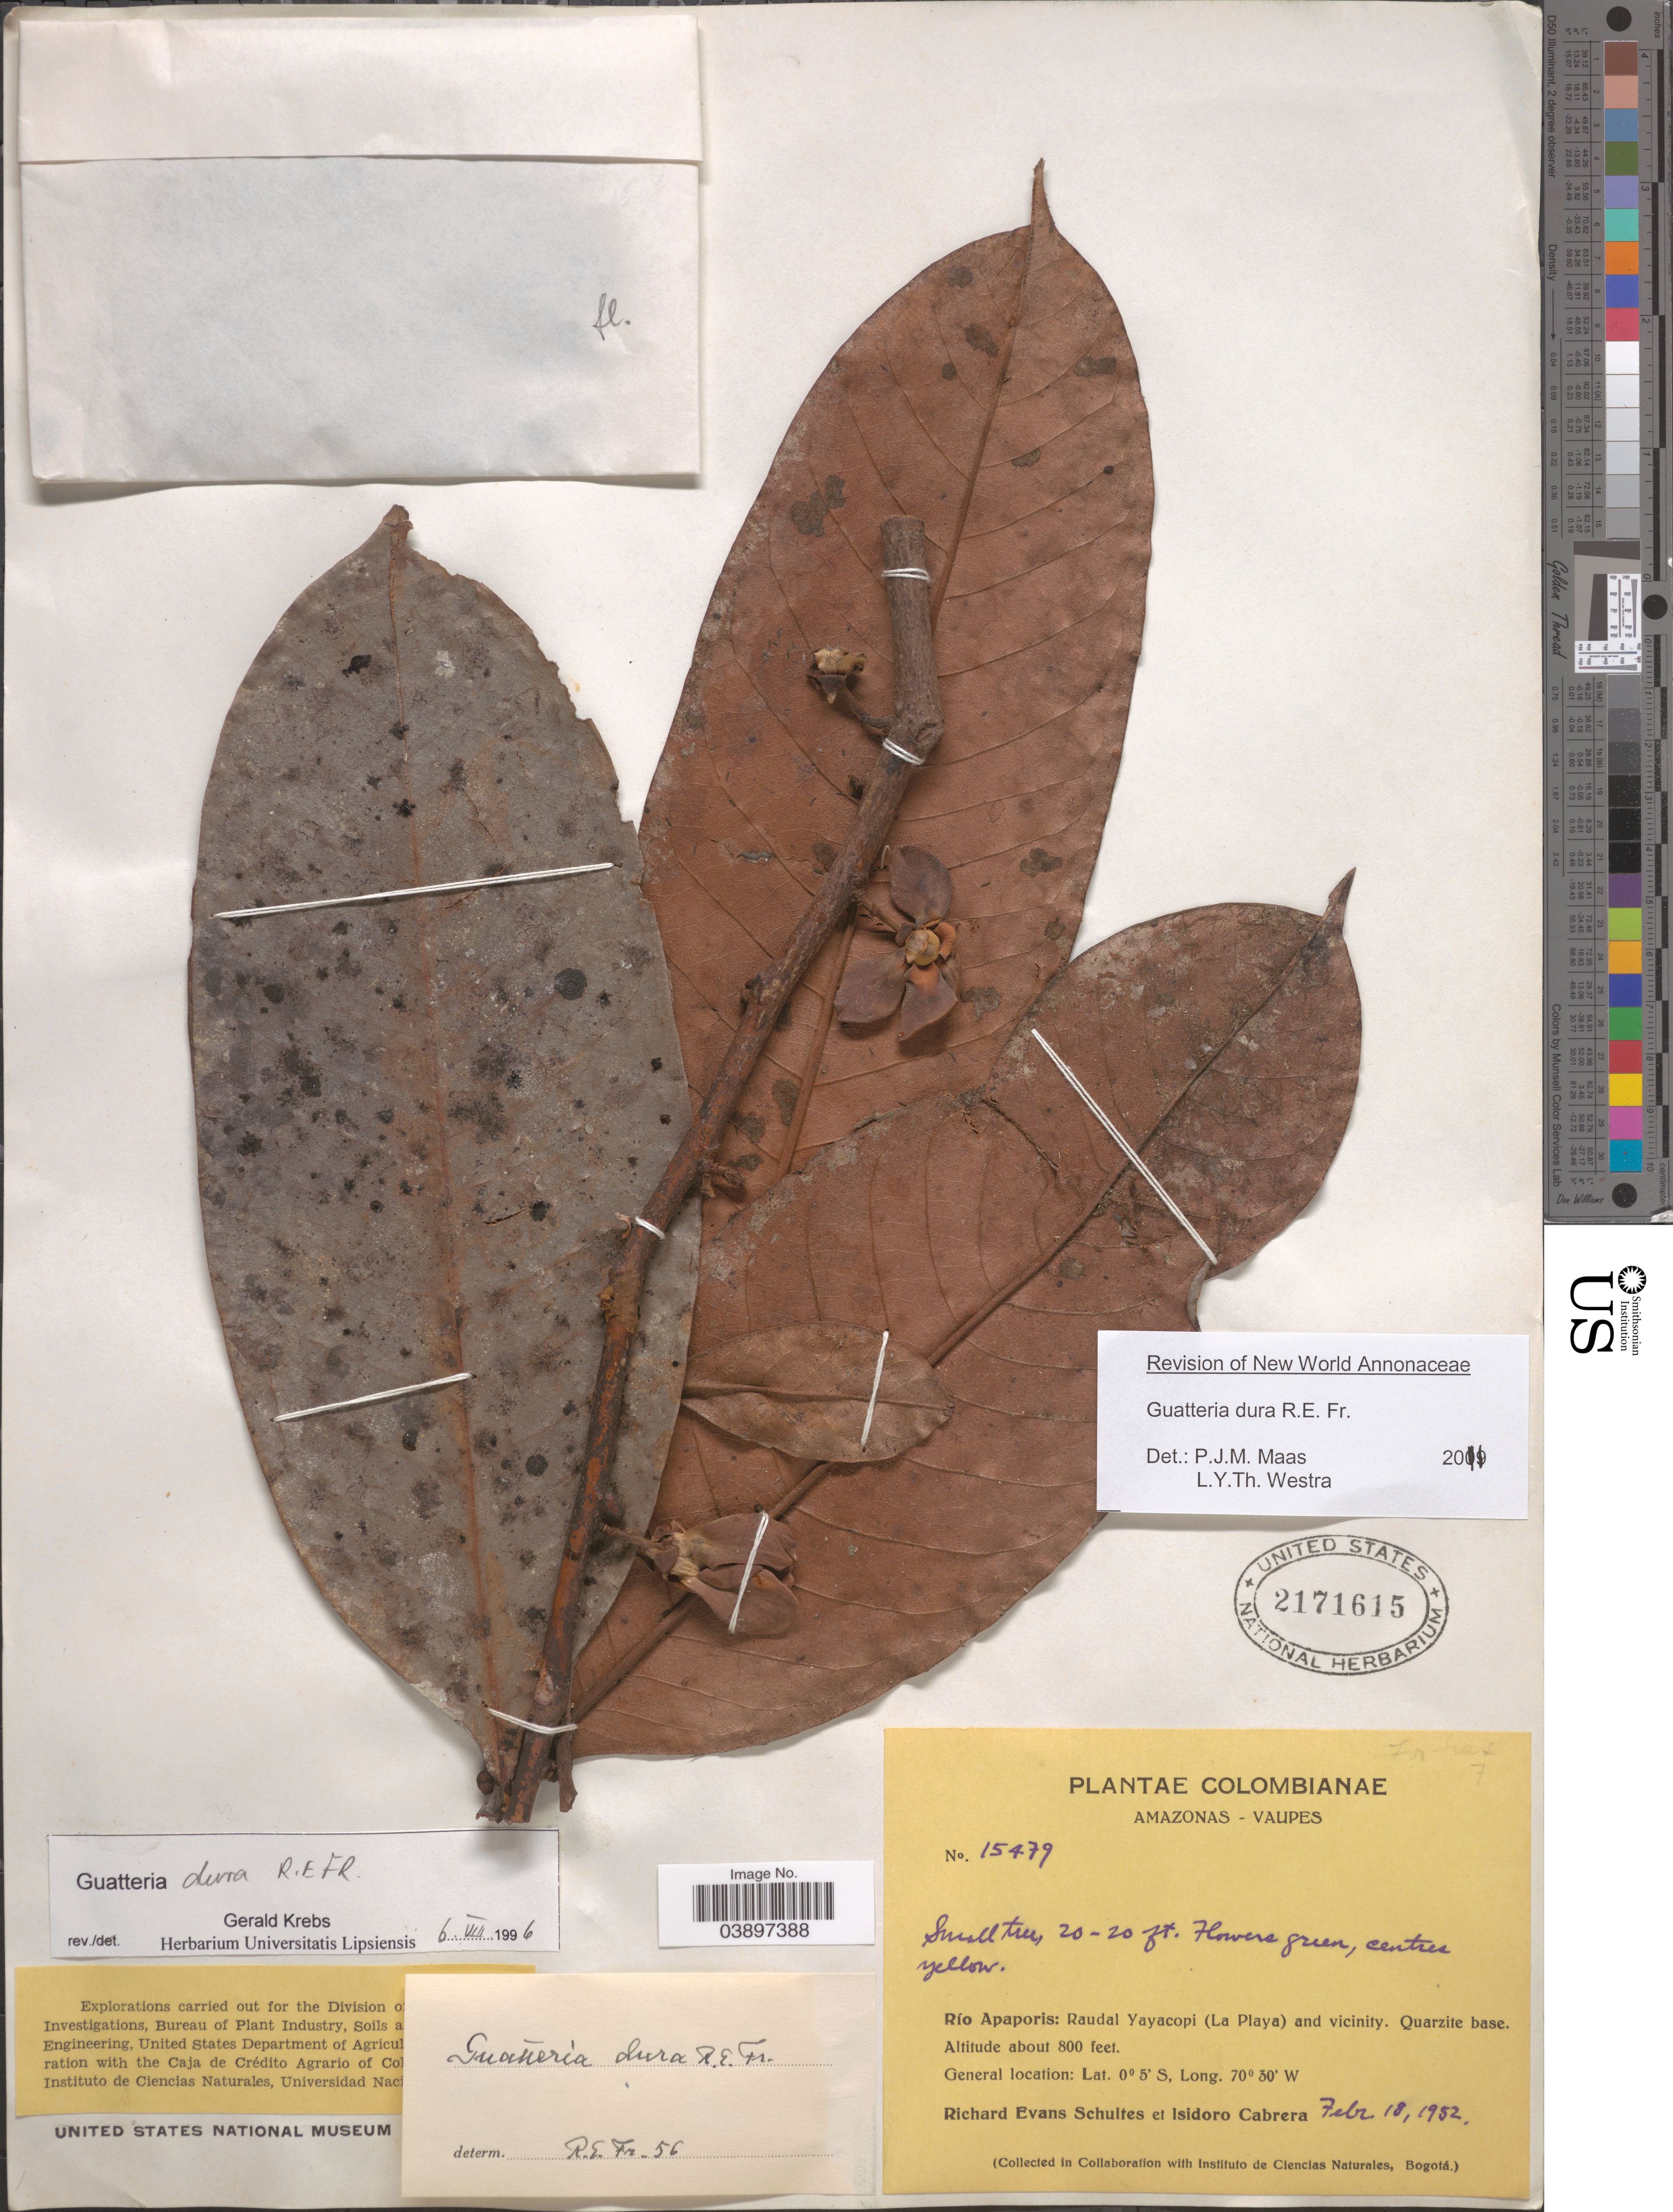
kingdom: Plantae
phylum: Tracheophyta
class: Magnoliopsida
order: Magnoliales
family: Annonaceae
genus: Guatteria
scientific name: Guatteria dura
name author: R.E. Fr.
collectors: R. E. Schultes & I. Cabrera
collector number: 15479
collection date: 1952-02-18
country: Colombia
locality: Amazonas-Vaupes. Río Apaporis: Raudal Yayacopi (La Playa) and vicinity. Quartzite base.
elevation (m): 244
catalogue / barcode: US 2171615